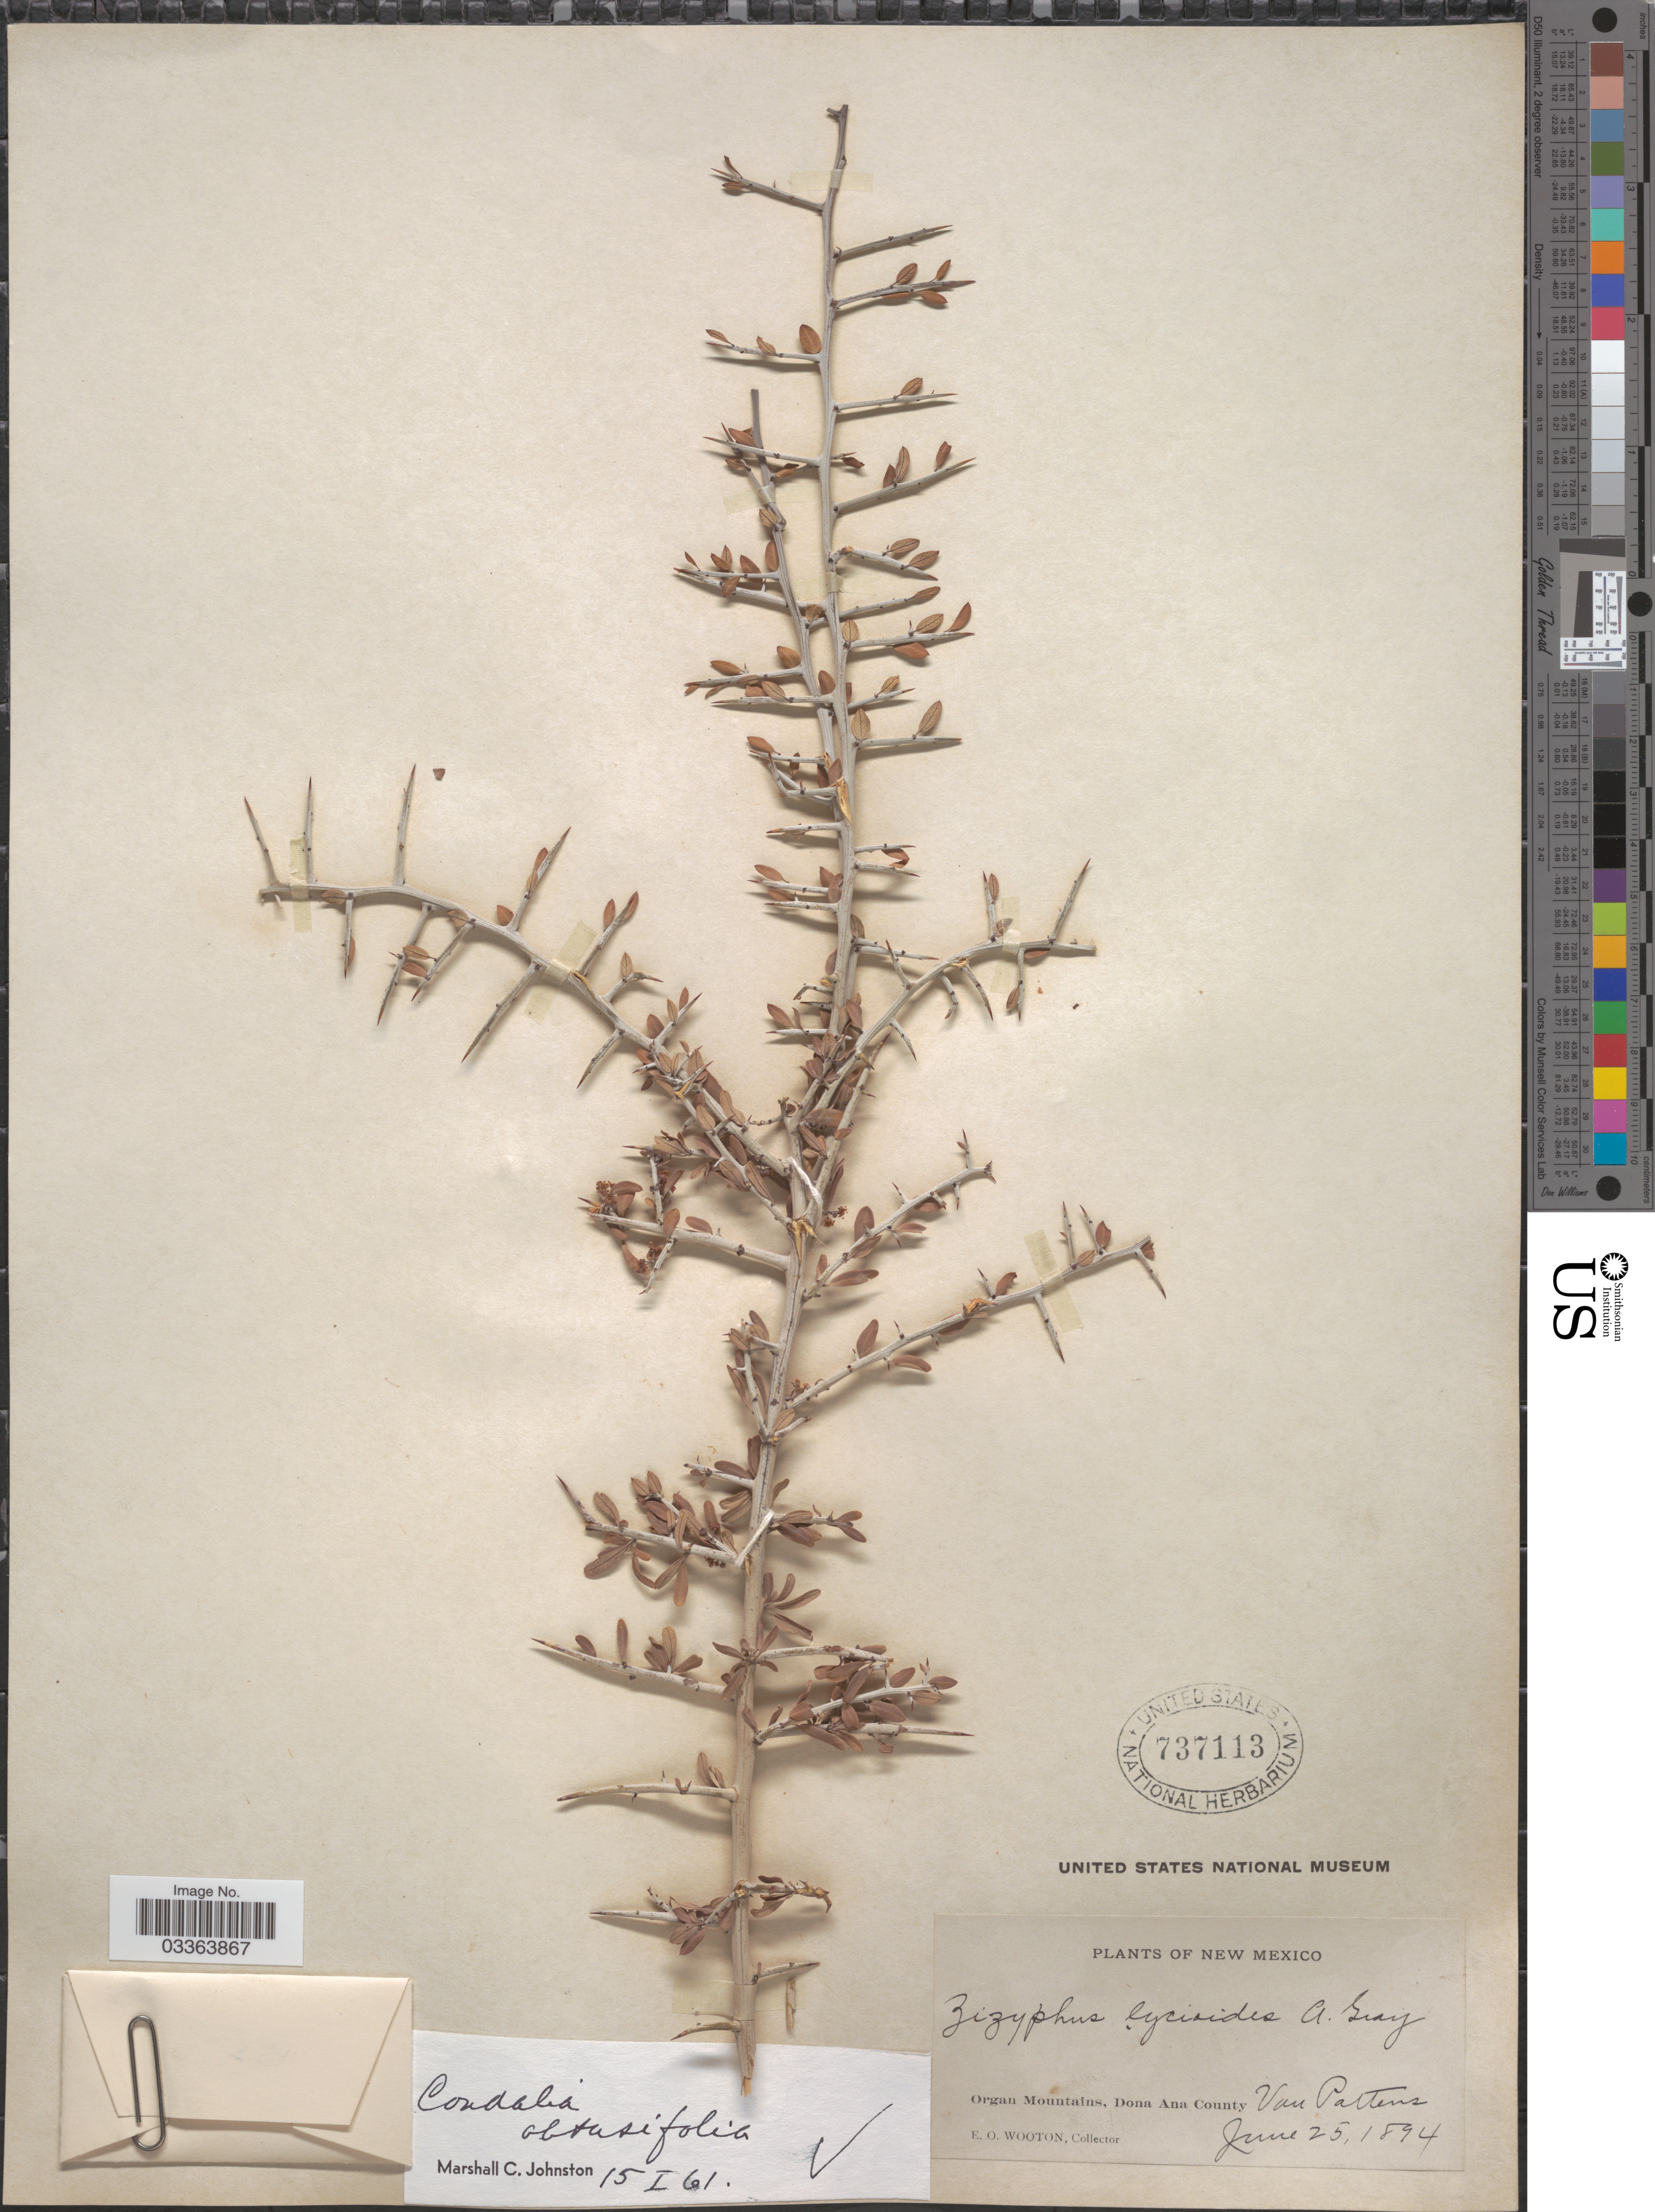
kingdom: Plantae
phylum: Tracheophyta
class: Magnoliopsida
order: Rosales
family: Rhamnaceae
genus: Sarcomphalus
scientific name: Sarcomphalus obtusifolius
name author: (Hook. ex Torr. & A. Gray) Hauenschild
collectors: E. O. Wooton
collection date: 1894-06-25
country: United States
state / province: New Mexico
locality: Organ Mountains, Dona Ana County. Van Pattens.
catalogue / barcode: US 737113